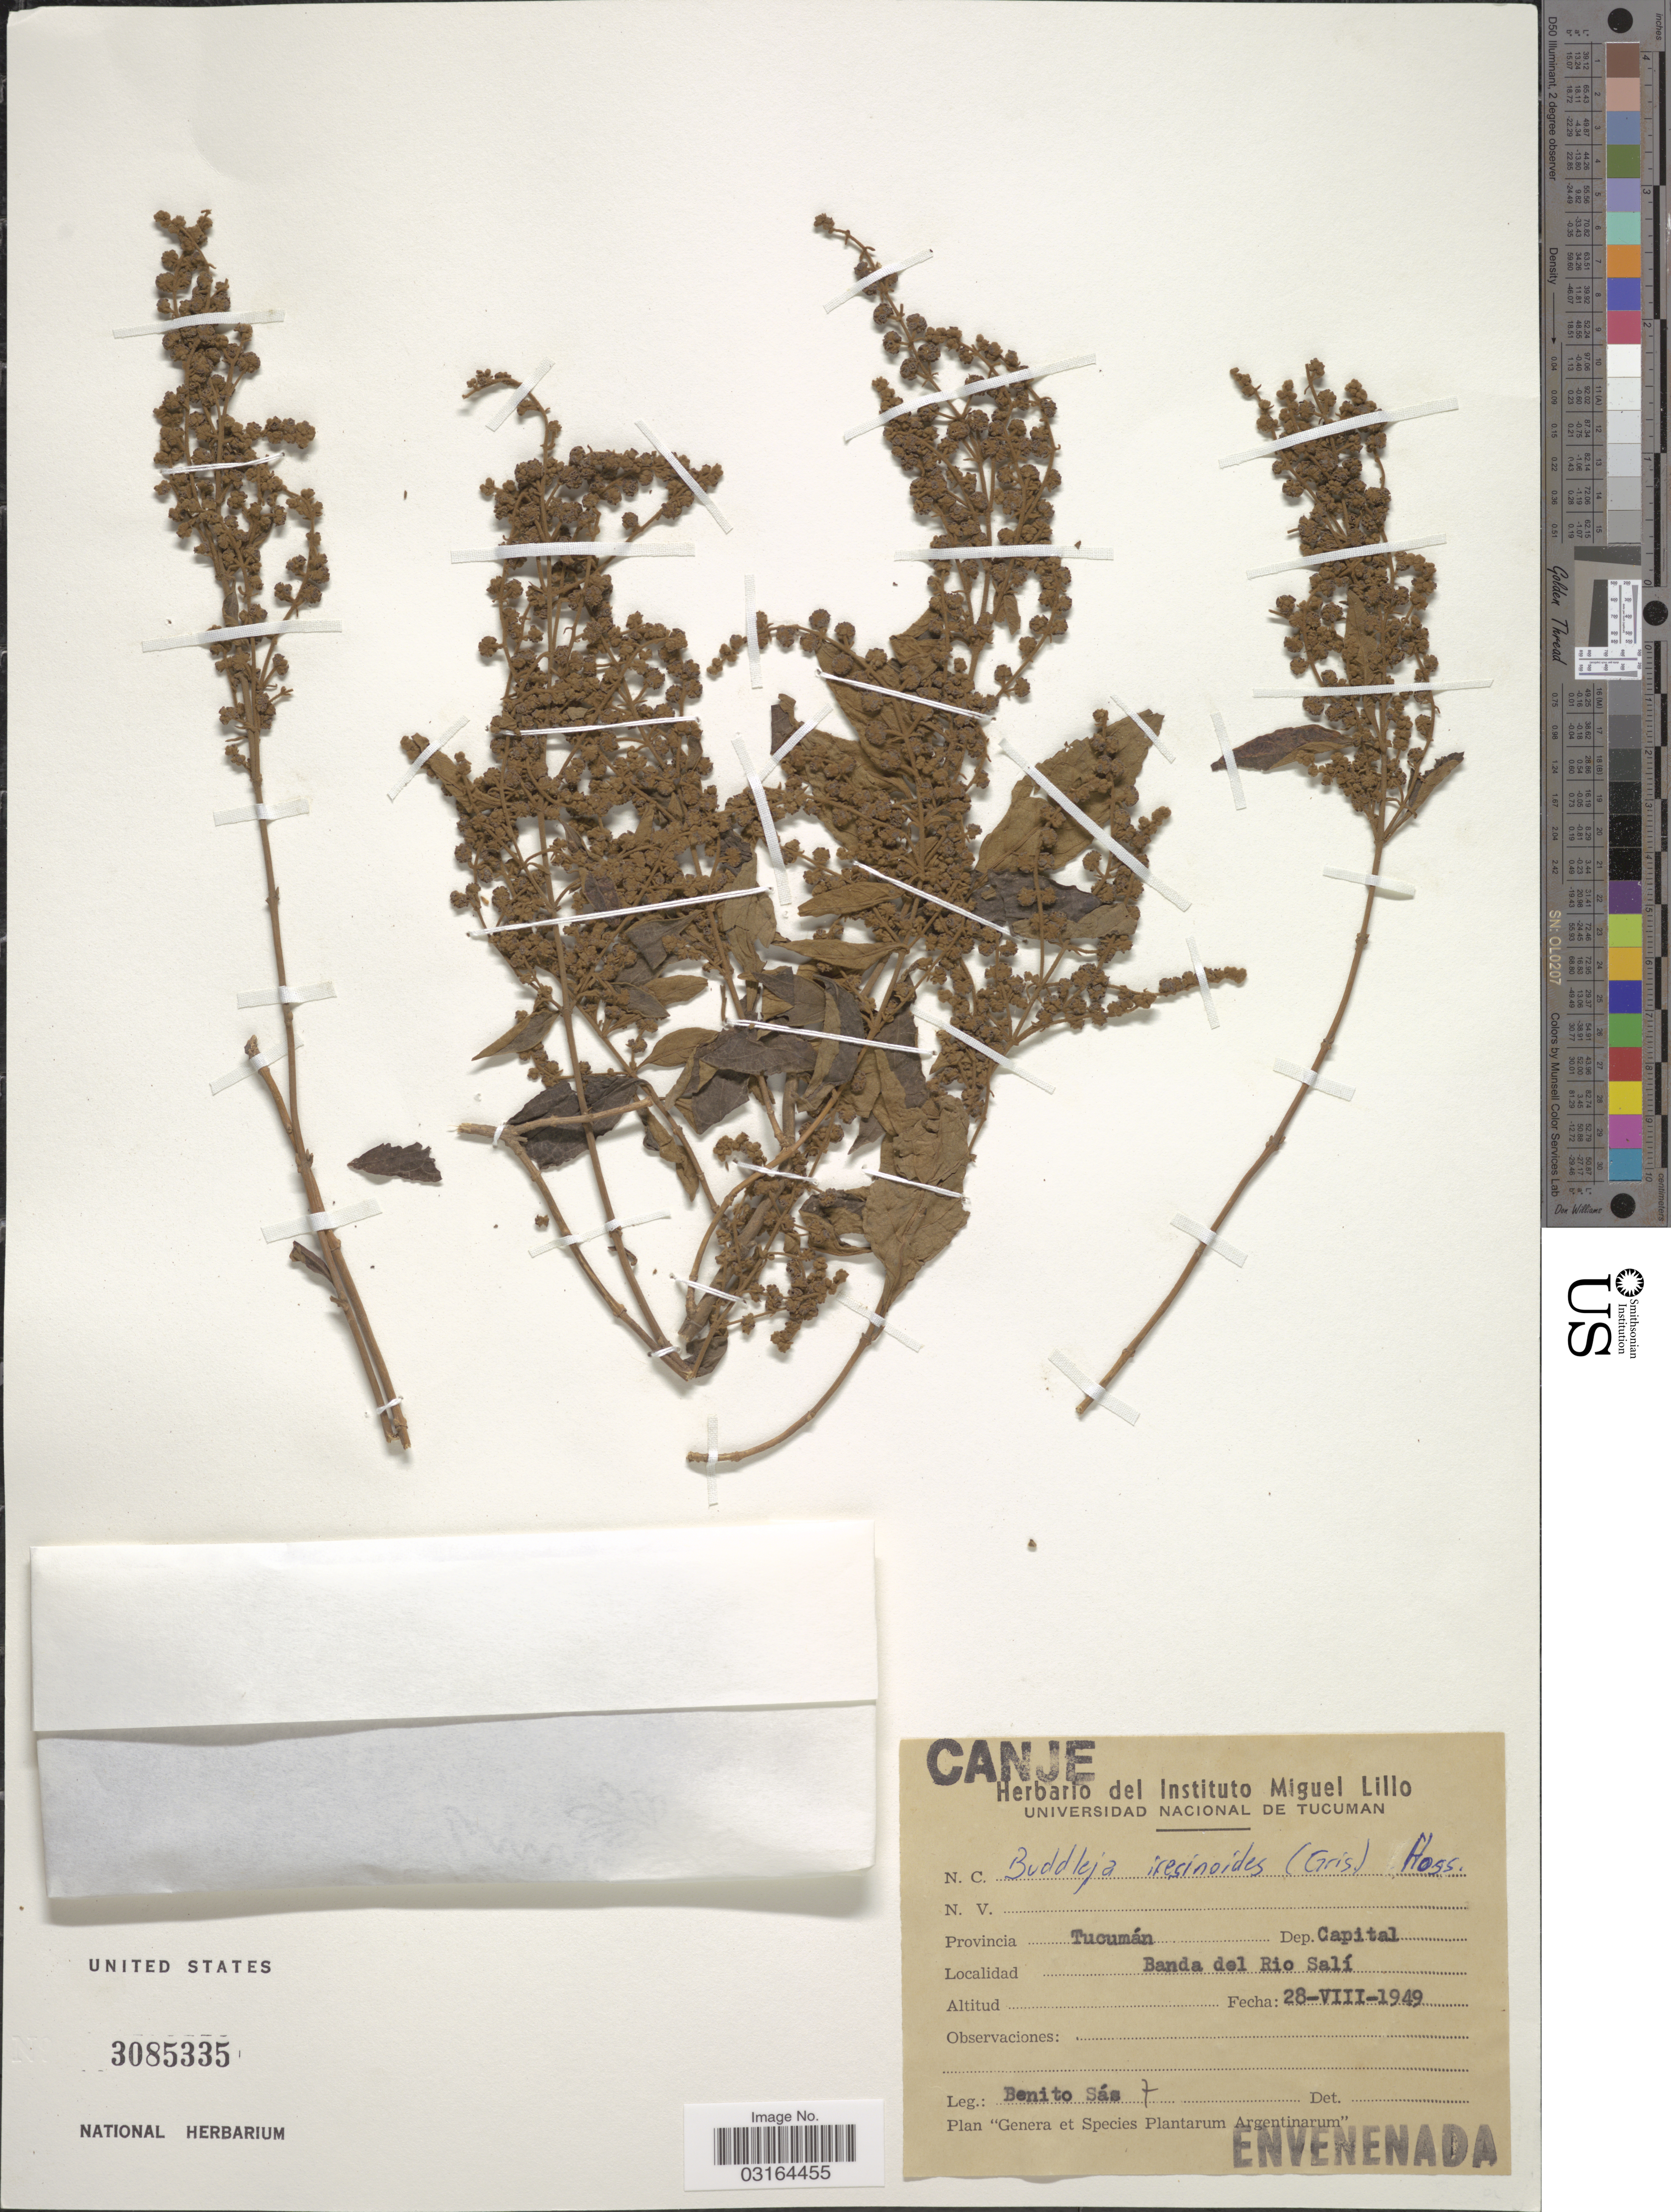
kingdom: Plantae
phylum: Tracheophyta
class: Magnoliopsida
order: Lamiales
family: Scrophulariaceae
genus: Buddleja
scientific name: Buddleja iresinoides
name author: (Griseb.) Hoss.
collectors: B. Sás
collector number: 7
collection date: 1949-08-28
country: Argentina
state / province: Tucuman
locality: Provincia Tucumán. Dep. Capital. Banda del Rio Salí.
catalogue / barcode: US 3085335